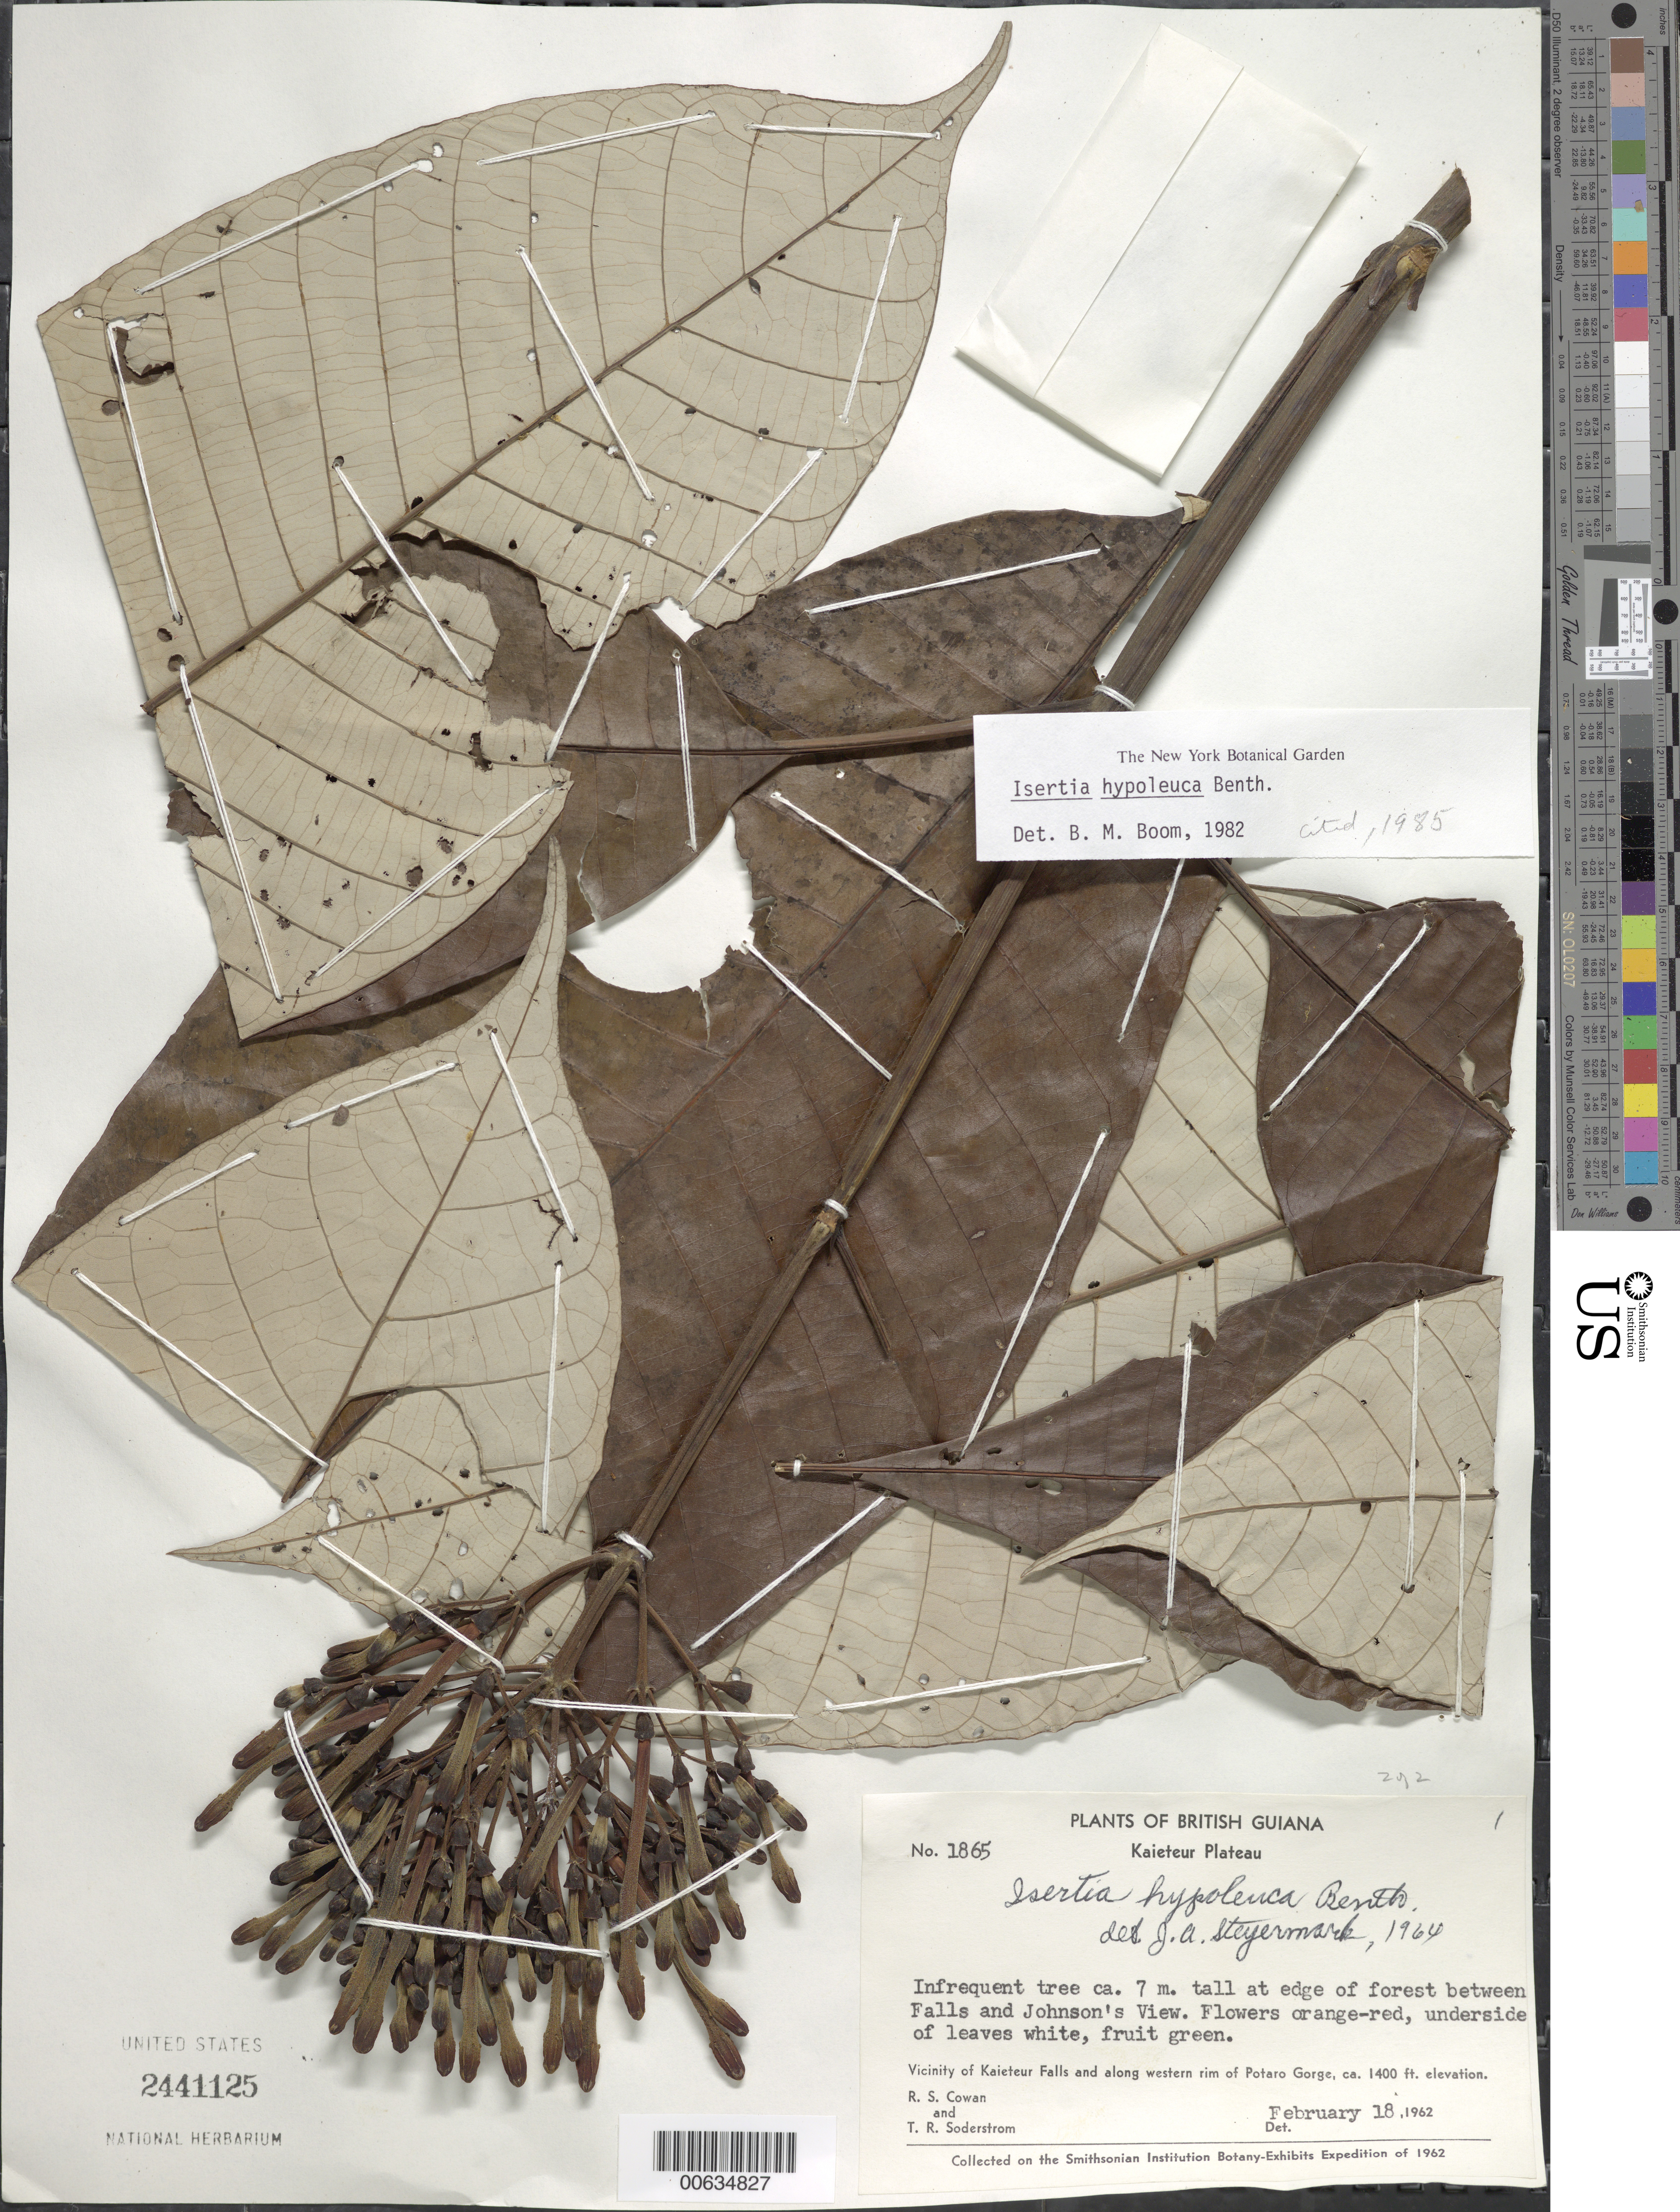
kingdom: Plantae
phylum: Tracheophyta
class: Magnoliopsida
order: Gentianales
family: Rubiaceae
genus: Isertia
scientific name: Isertia hypoleuca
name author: Benth.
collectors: R. S. Cowan & T. R. Soderstrom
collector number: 1865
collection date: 1962-02-18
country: Guyana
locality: British Guiana. Kaieteur Plateau. Vicinity of Kaieteur Falls and along western rim of Potaro Gorge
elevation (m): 427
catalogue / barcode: US 2441125